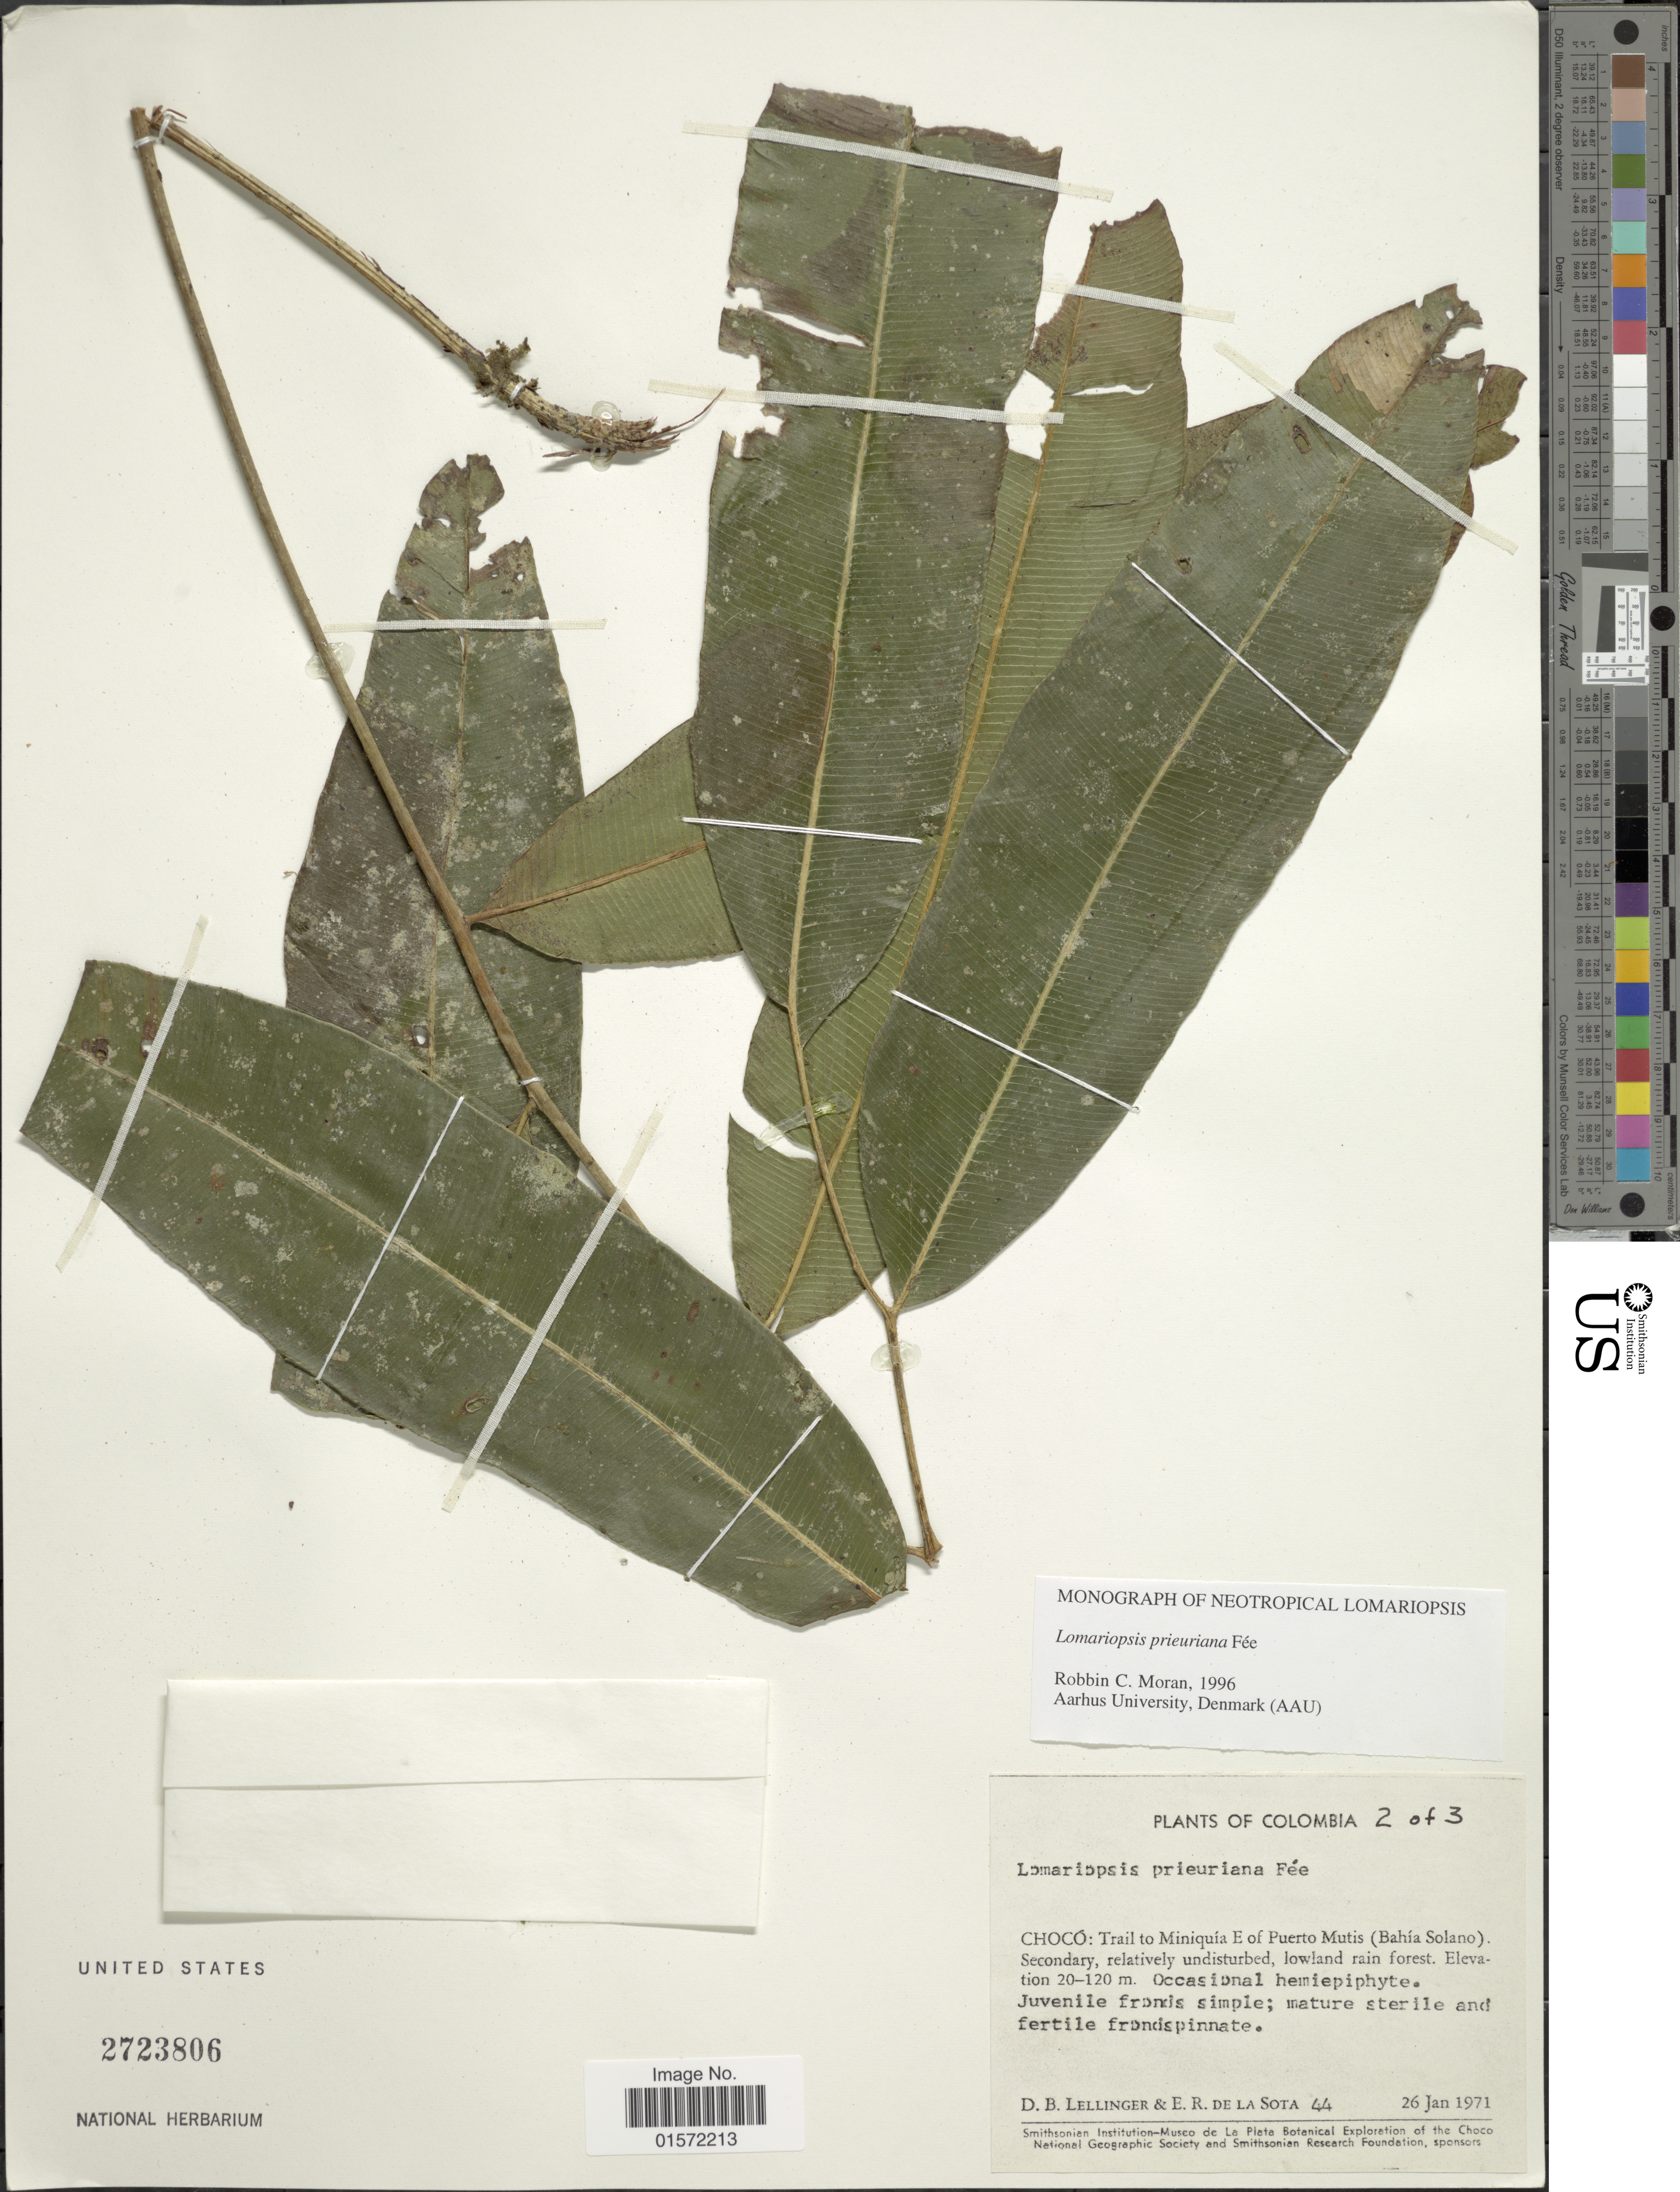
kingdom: Plantae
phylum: Tracheophyta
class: Polypodiopsida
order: Polypodiales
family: Lomariopsidaceae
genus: Lomariopsis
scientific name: Lomariopsis prieuriana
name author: Fée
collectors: D. B. Lellinger & E. R. de la Sota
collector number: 44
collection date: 1971-01-26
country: Colombia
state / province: Chocó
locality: Trail to Miniquía E of Puerto Mutis (Bahía Solano)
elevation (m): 20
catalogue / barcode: US 2723806